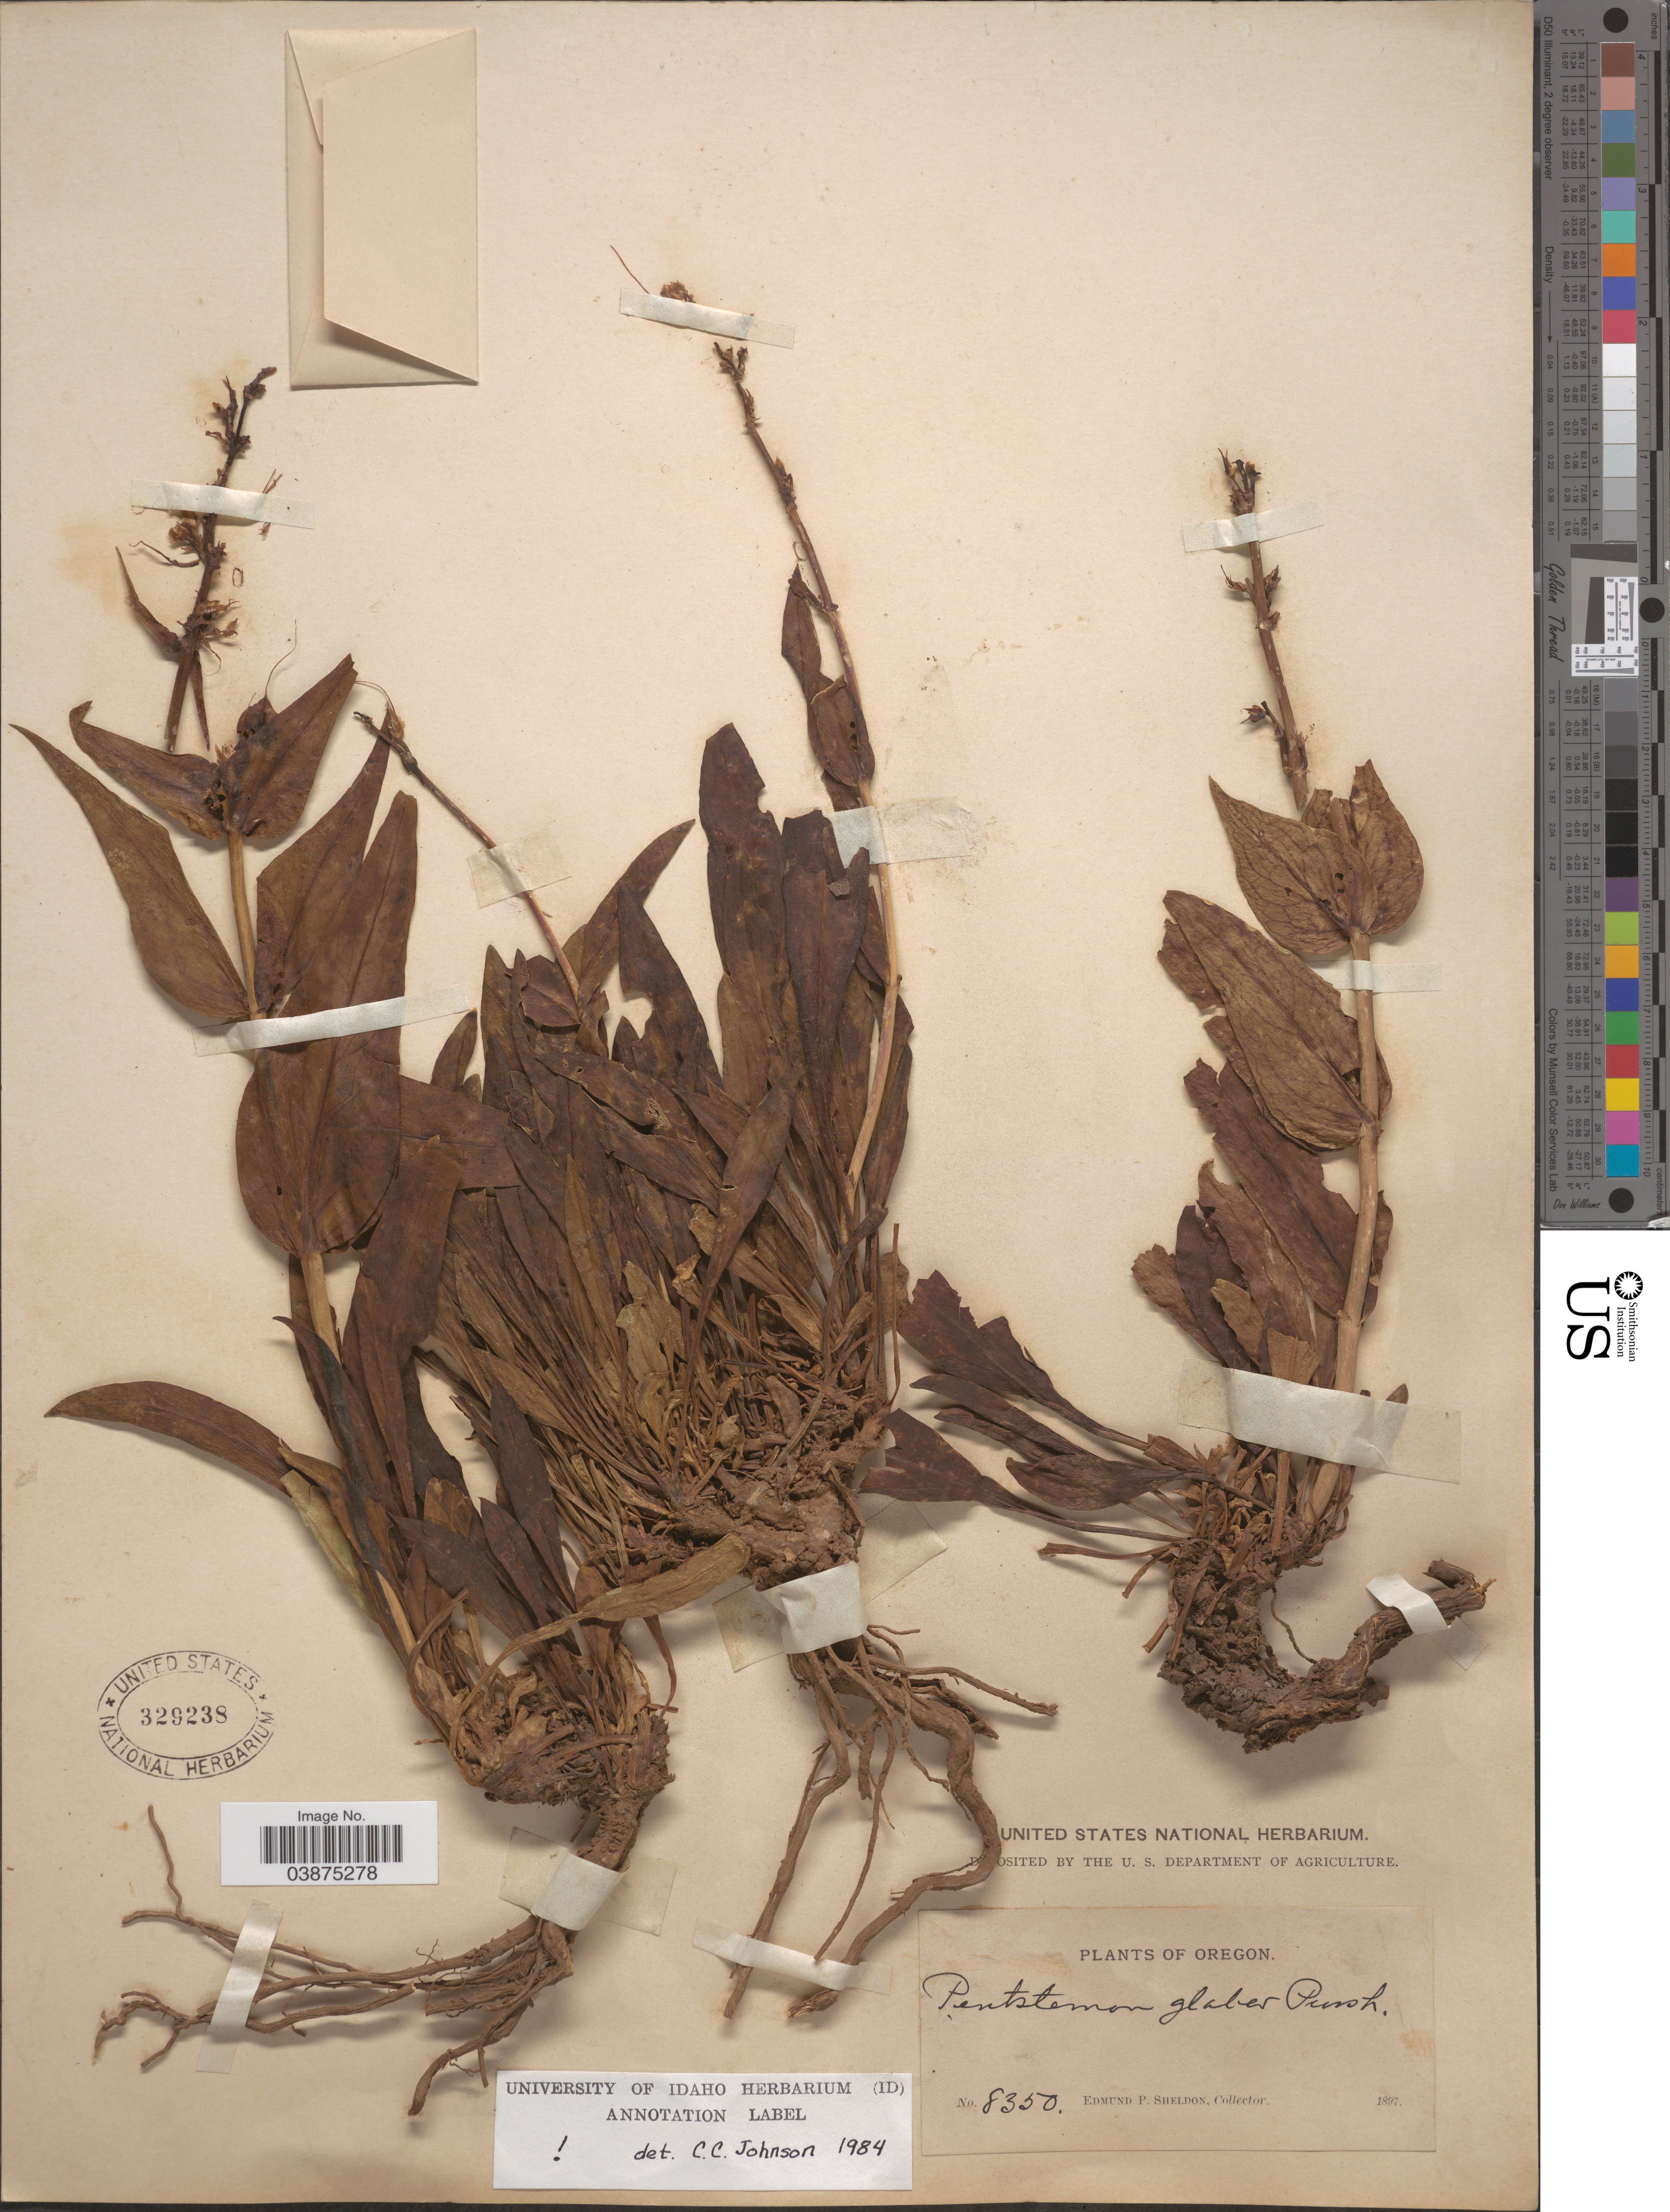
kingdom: Plantae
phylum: Tracheophyta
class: Magnoliopsida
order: Lamiales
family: Plantaginaceae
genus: Penstemon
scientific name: Penstemon glaber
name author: Pursh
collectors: E. P. Sheldon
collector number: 8350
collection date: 1897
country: United States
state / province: Oregon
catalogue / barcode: US 329238